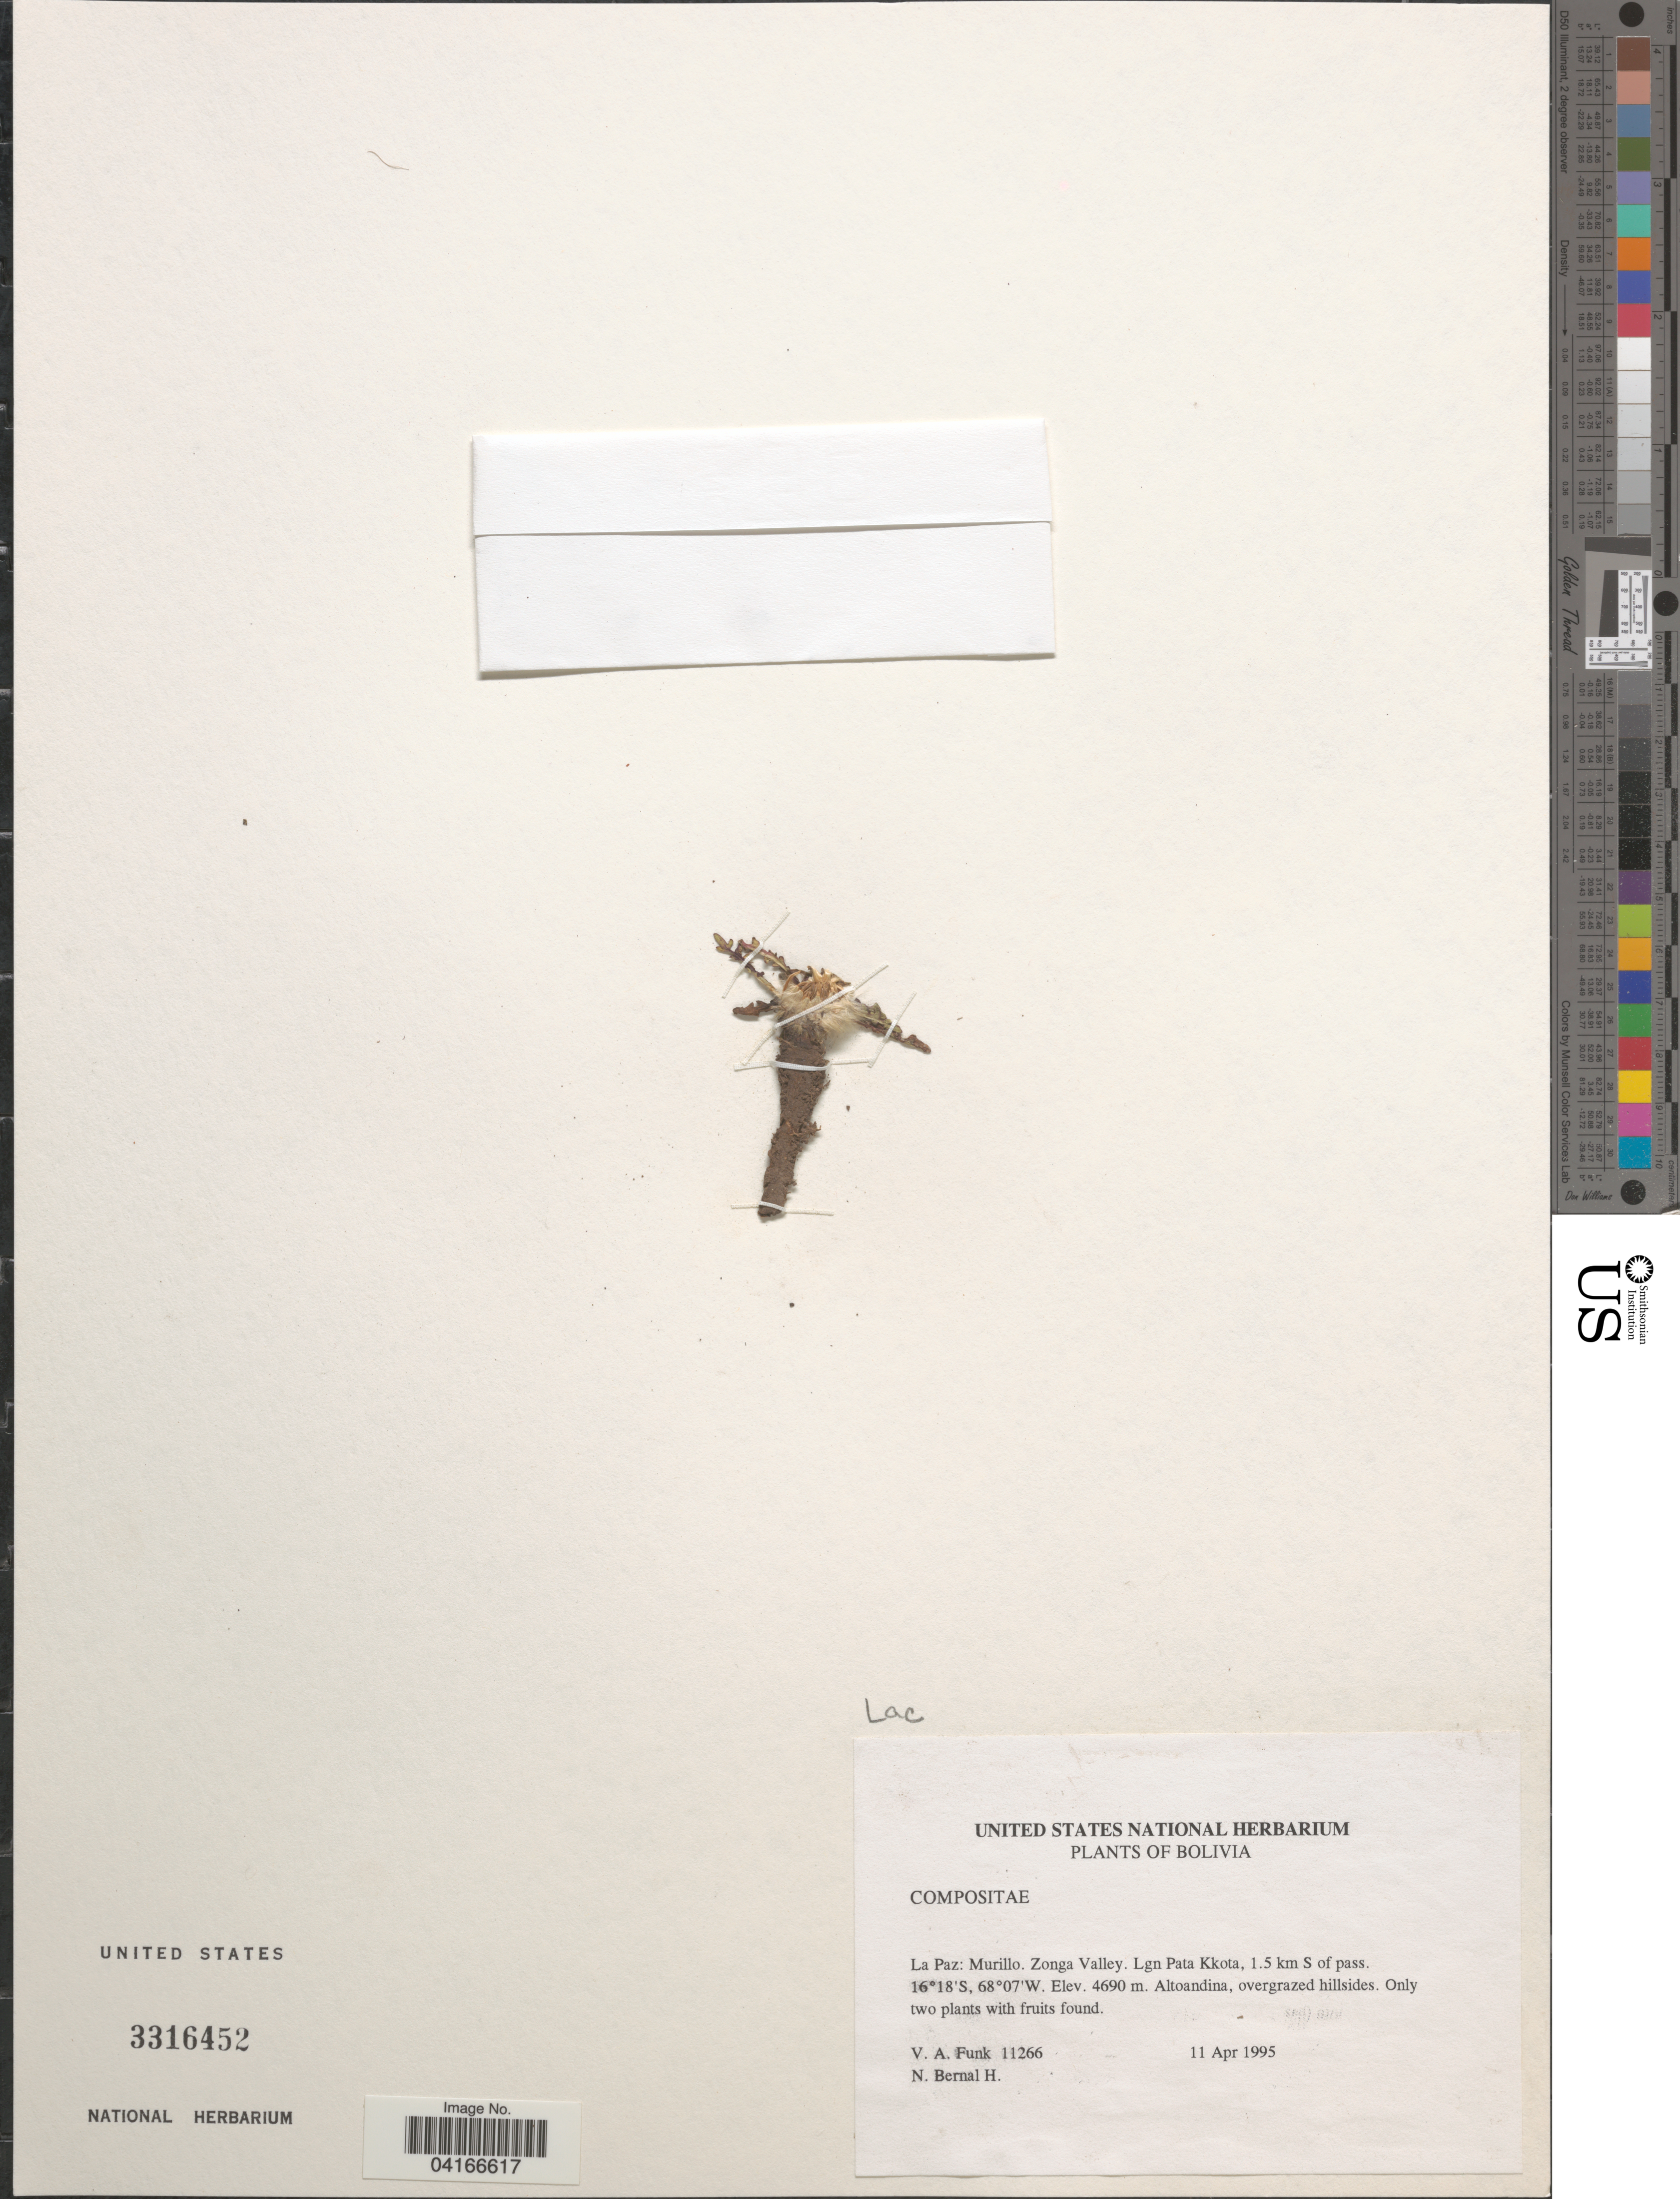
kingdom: Plantae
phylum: Tracheophyta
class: Magnoliopsida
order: Asterales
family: Asteraceae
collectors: V. Funk & N. Bernal H.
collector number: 11266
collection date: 1995-04-11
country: Bolivia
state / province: La Paz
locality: La Paz: Murillo. Zonga Valley. Lgn Pata Kkota, 1.5 km S of pass.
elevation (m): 4690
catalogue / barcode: US 3316452